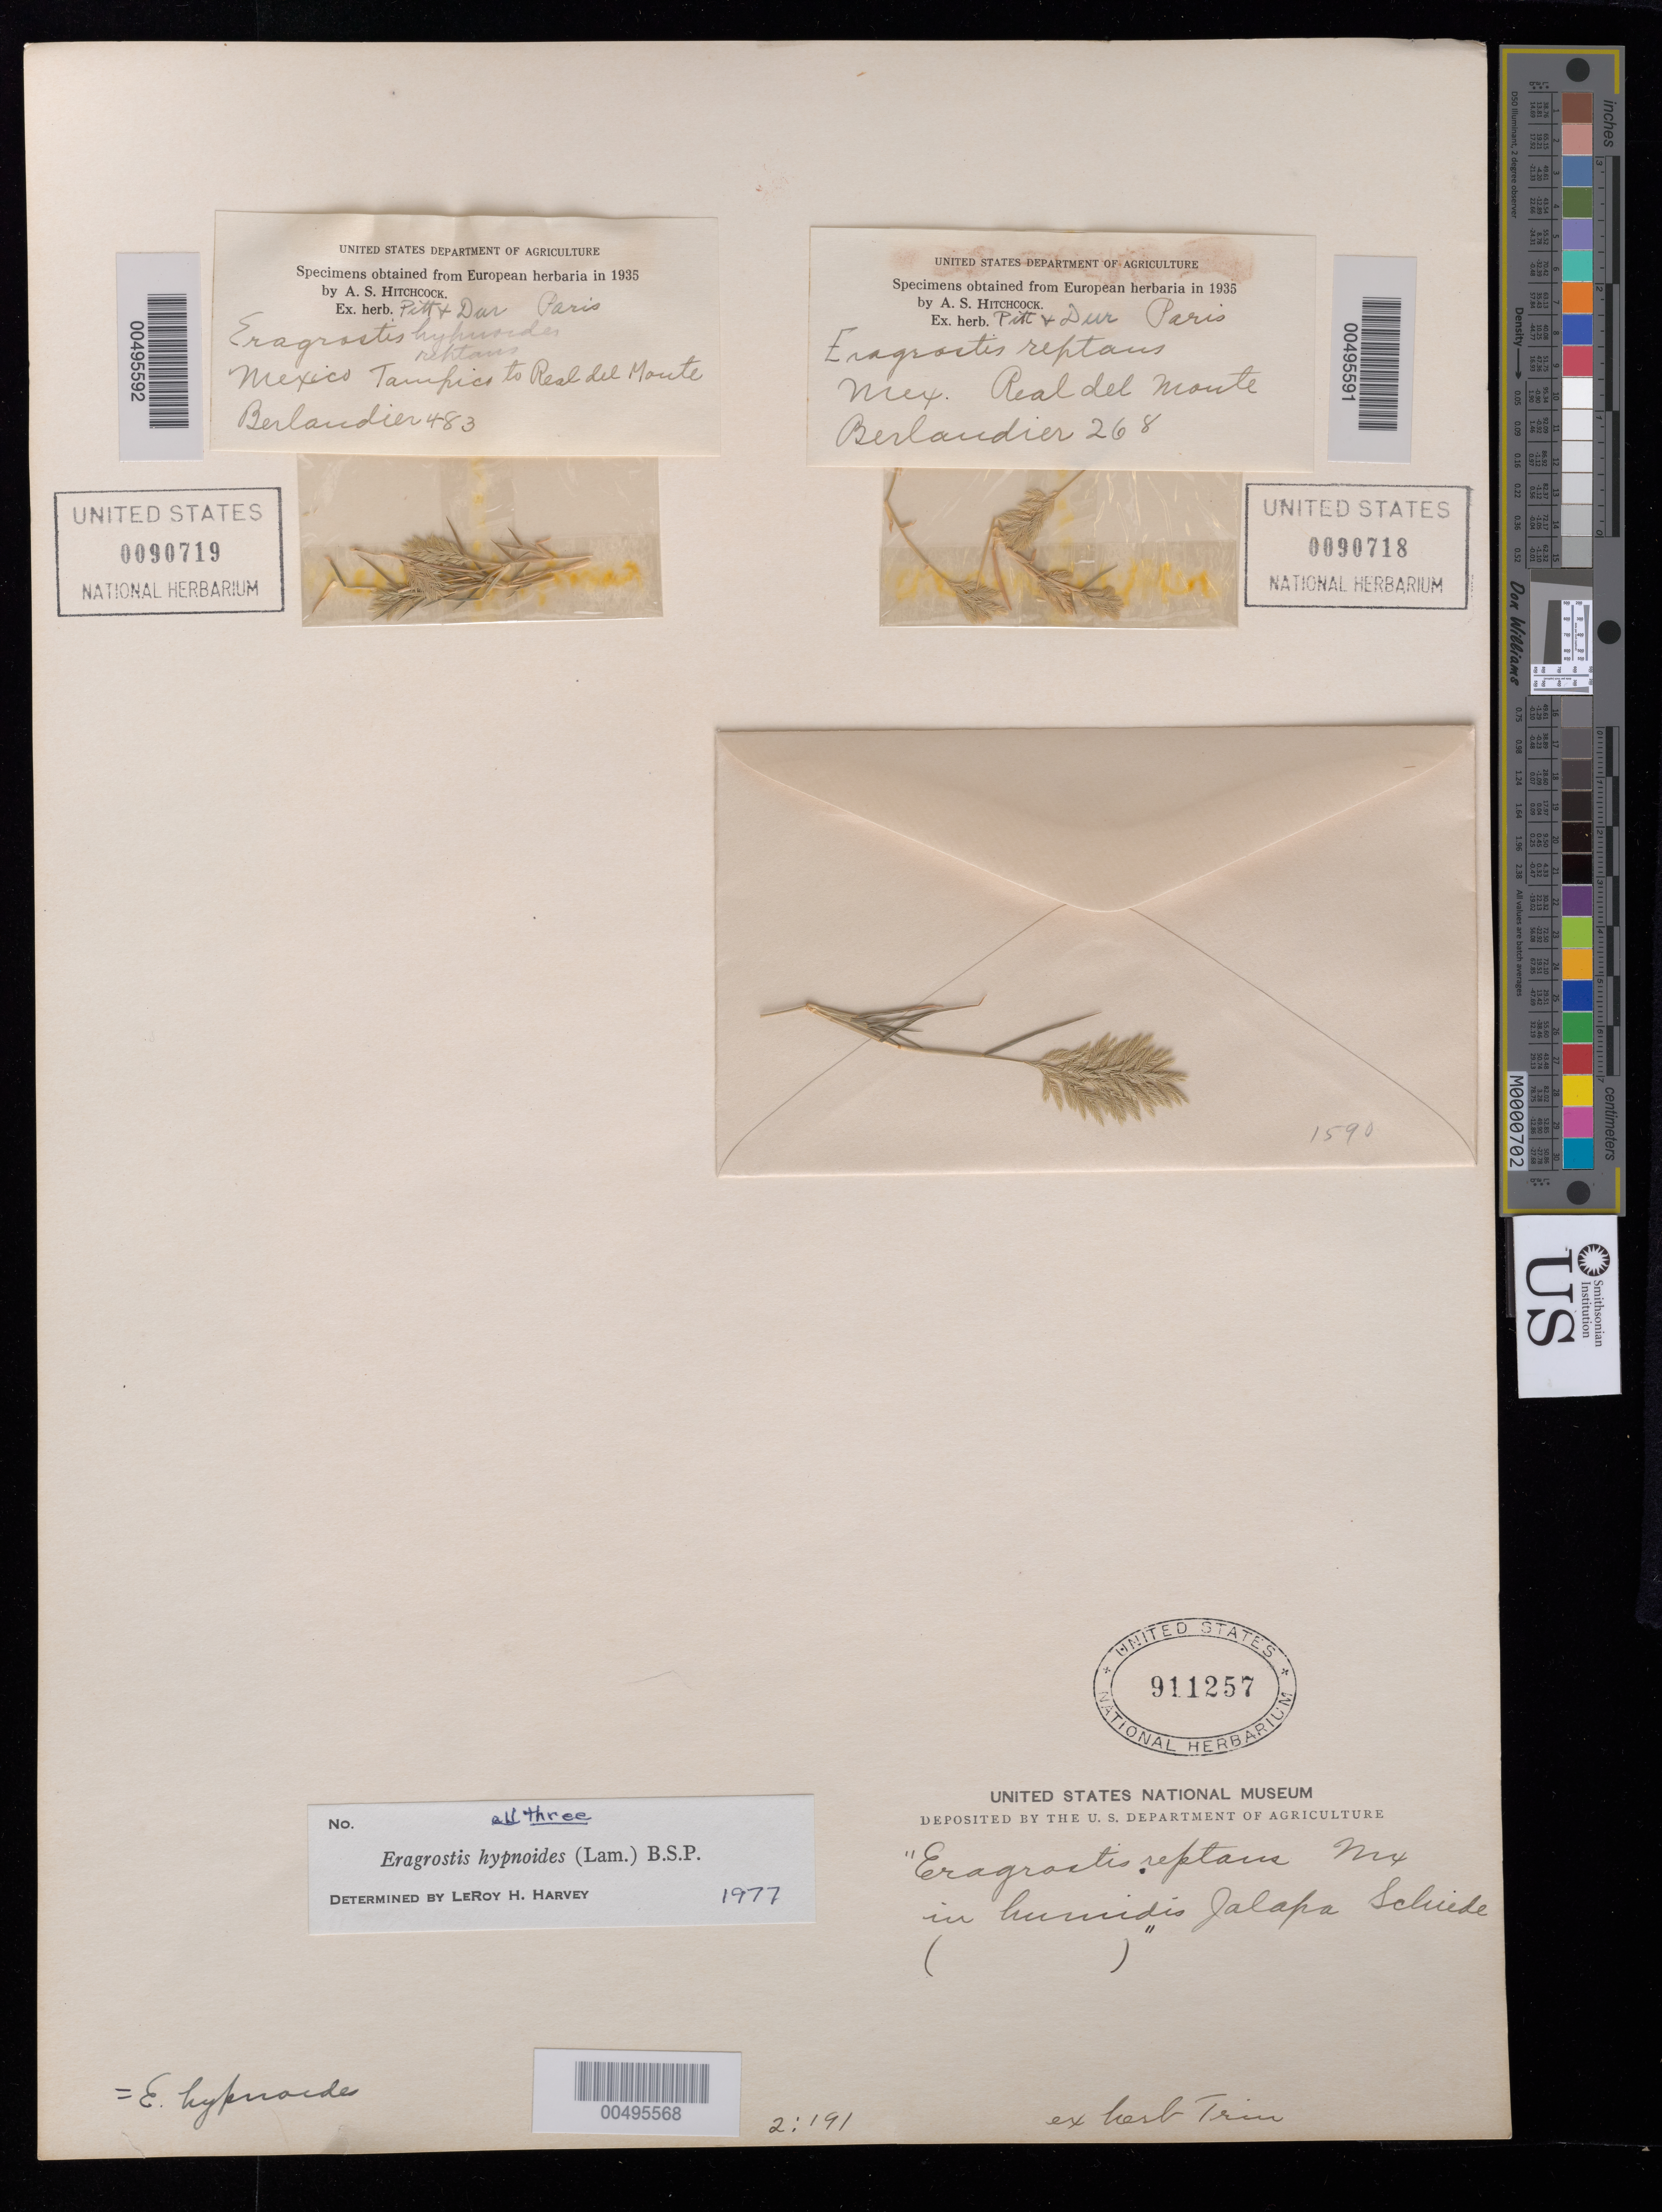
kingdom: Plantae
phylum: Tracheophyta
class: Liliopsida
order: Poales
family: Poaceae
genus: Eragrostis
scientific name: Eragrostis hypnoides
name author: (Lam.) Britton, Stearns & Poggenb.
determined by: Harvey, L. H.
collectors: J. L. Berlandier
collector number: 268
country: Mexico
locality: Real del Monte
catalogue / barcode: US 90718